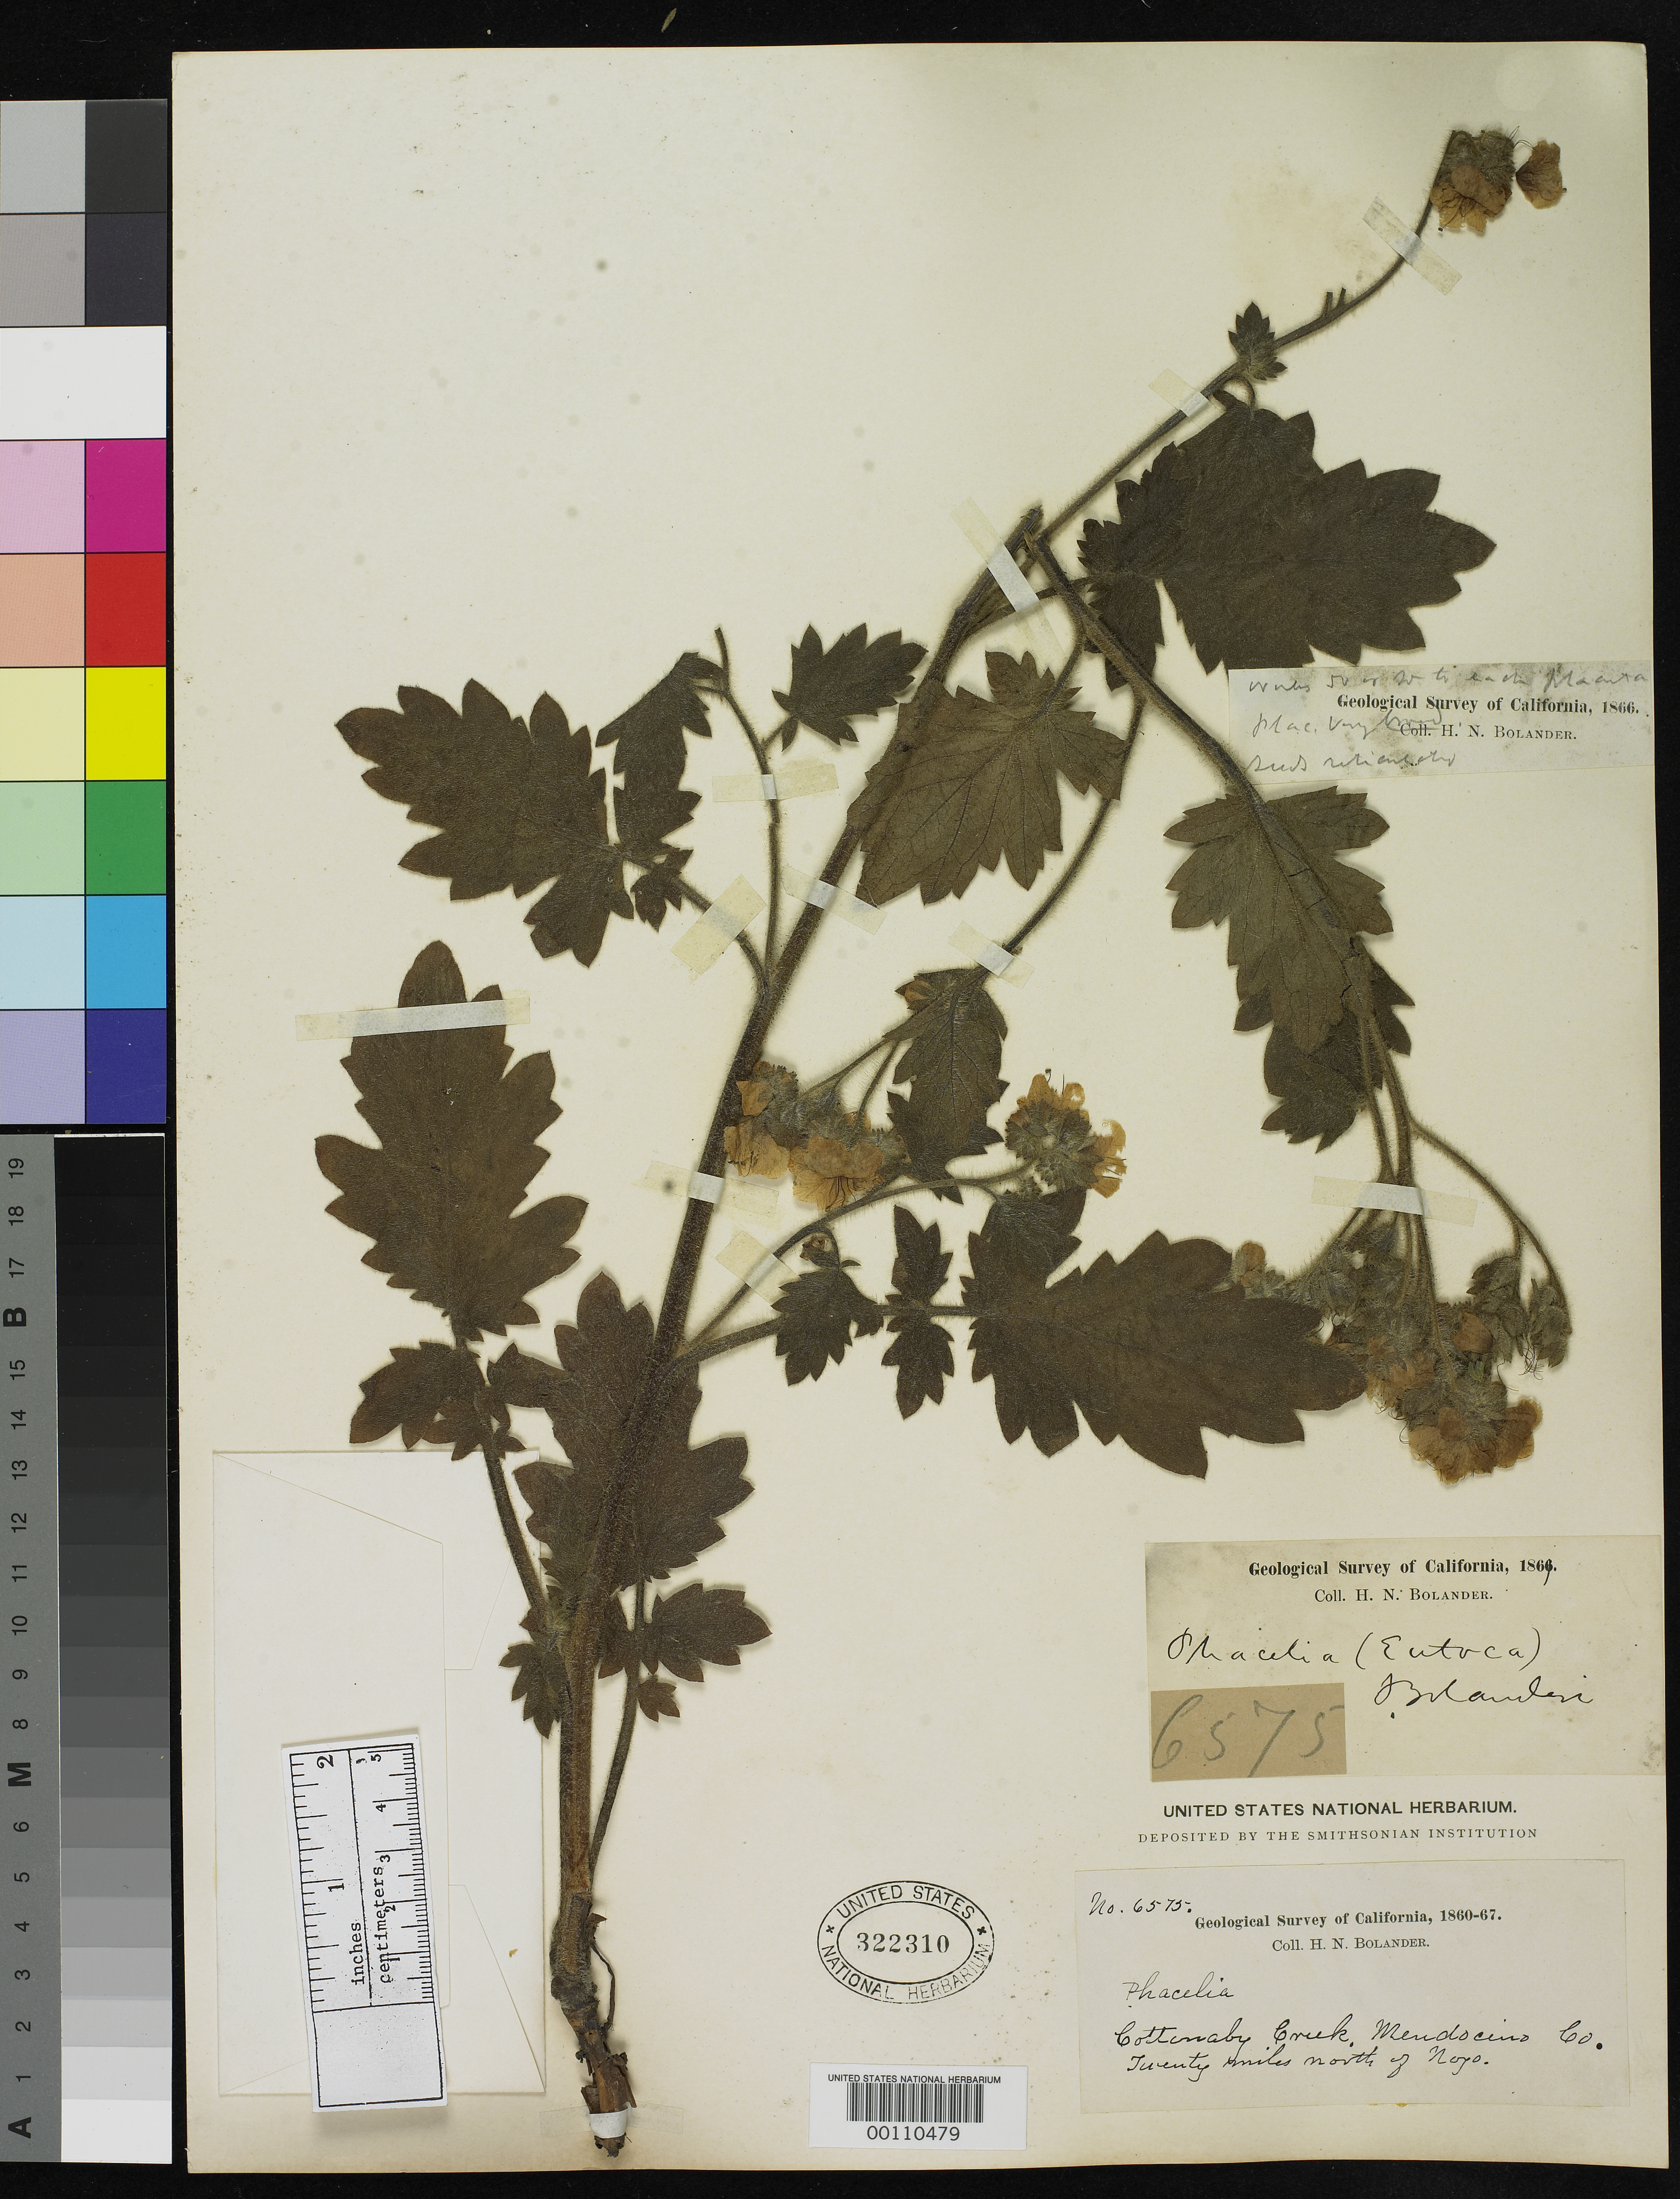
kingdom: Plantae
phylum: Tracheophyta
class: Magnoliopsida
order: Boraginales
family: Hydrophyllaceae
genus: Phacelia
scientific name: Phacelia bolanderi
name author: A. Gray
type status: Isotype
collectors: H. Bolander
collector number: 6575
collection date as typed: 1866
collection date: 1866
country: United States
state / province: California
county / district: Mendocino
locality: Cottonaby Creek, 20 mi N of Noyo.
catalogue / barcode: US 322310